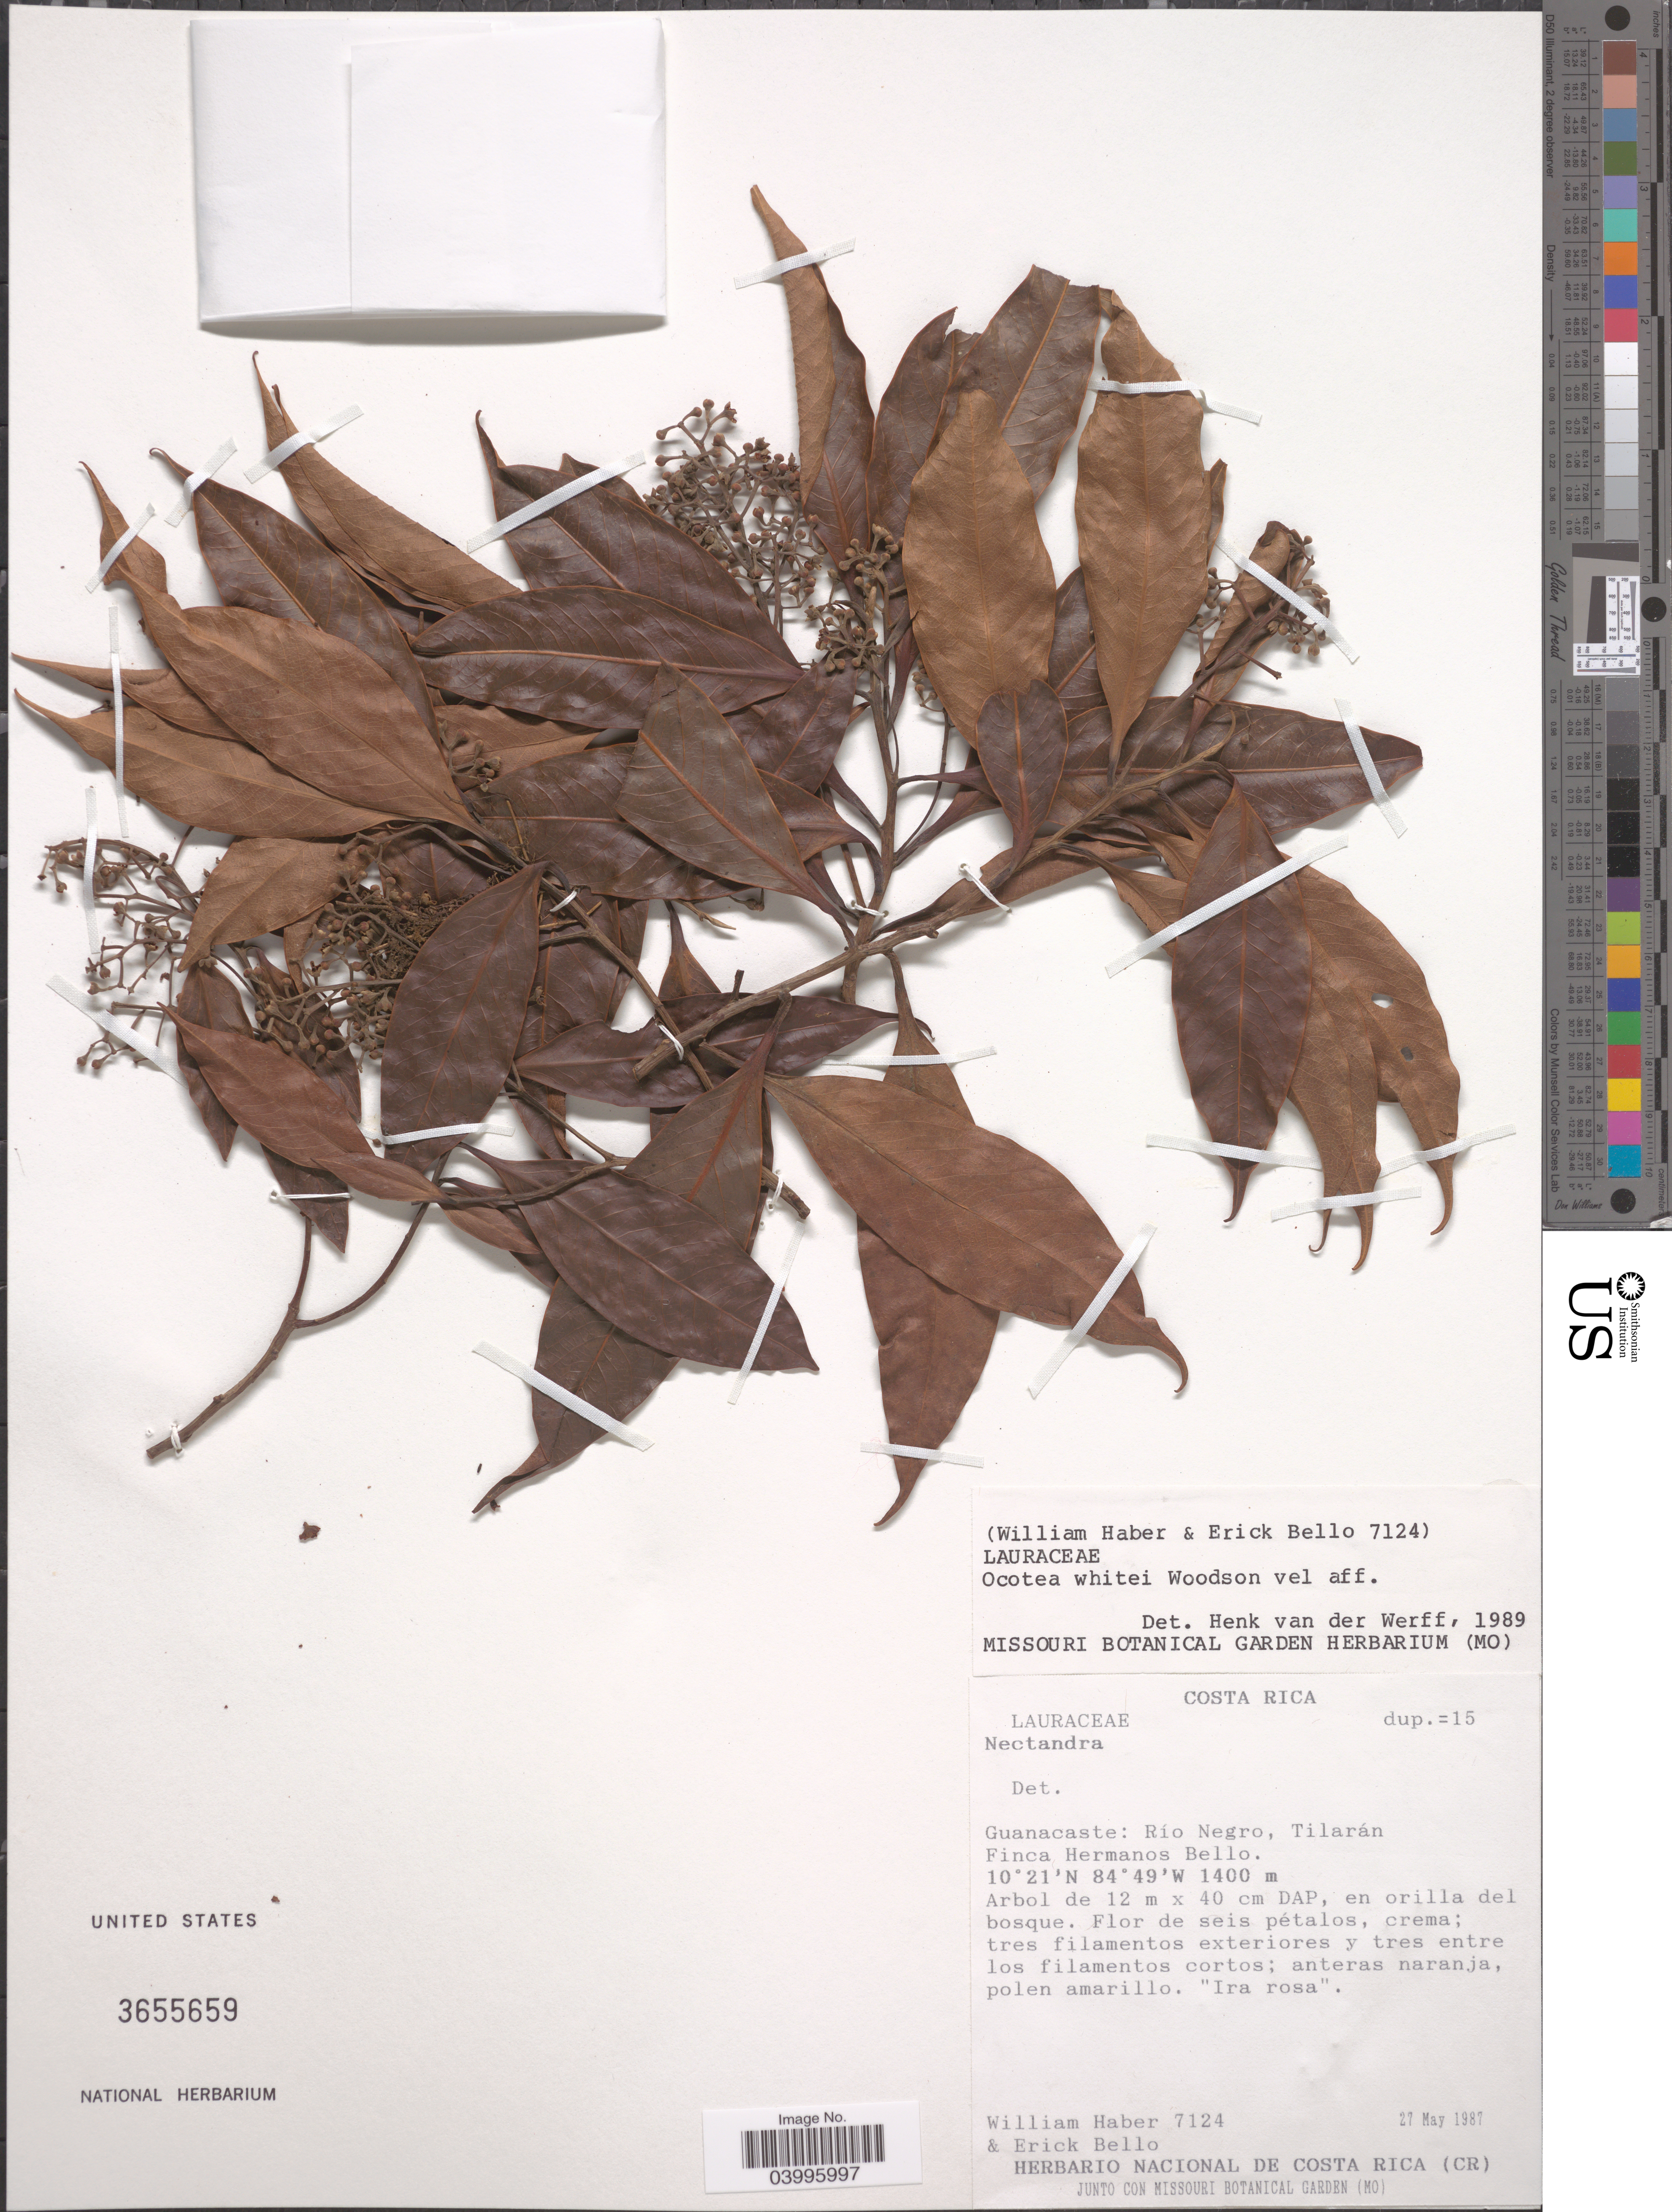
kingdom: Plantae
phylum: Tracheophyta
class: Magnoliopsida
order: Laurales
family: Lauraceae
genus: Ocotea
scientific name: Ocotea whitei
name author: Woodson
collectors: W. Haber & E. Bello C.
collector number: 7124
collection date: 1987-05-27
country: Costa Rica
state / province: Guanacaste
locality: Río Negro, Tilarán. Finca Hermanos Bello.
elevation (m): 1400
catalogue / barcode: US 3655659